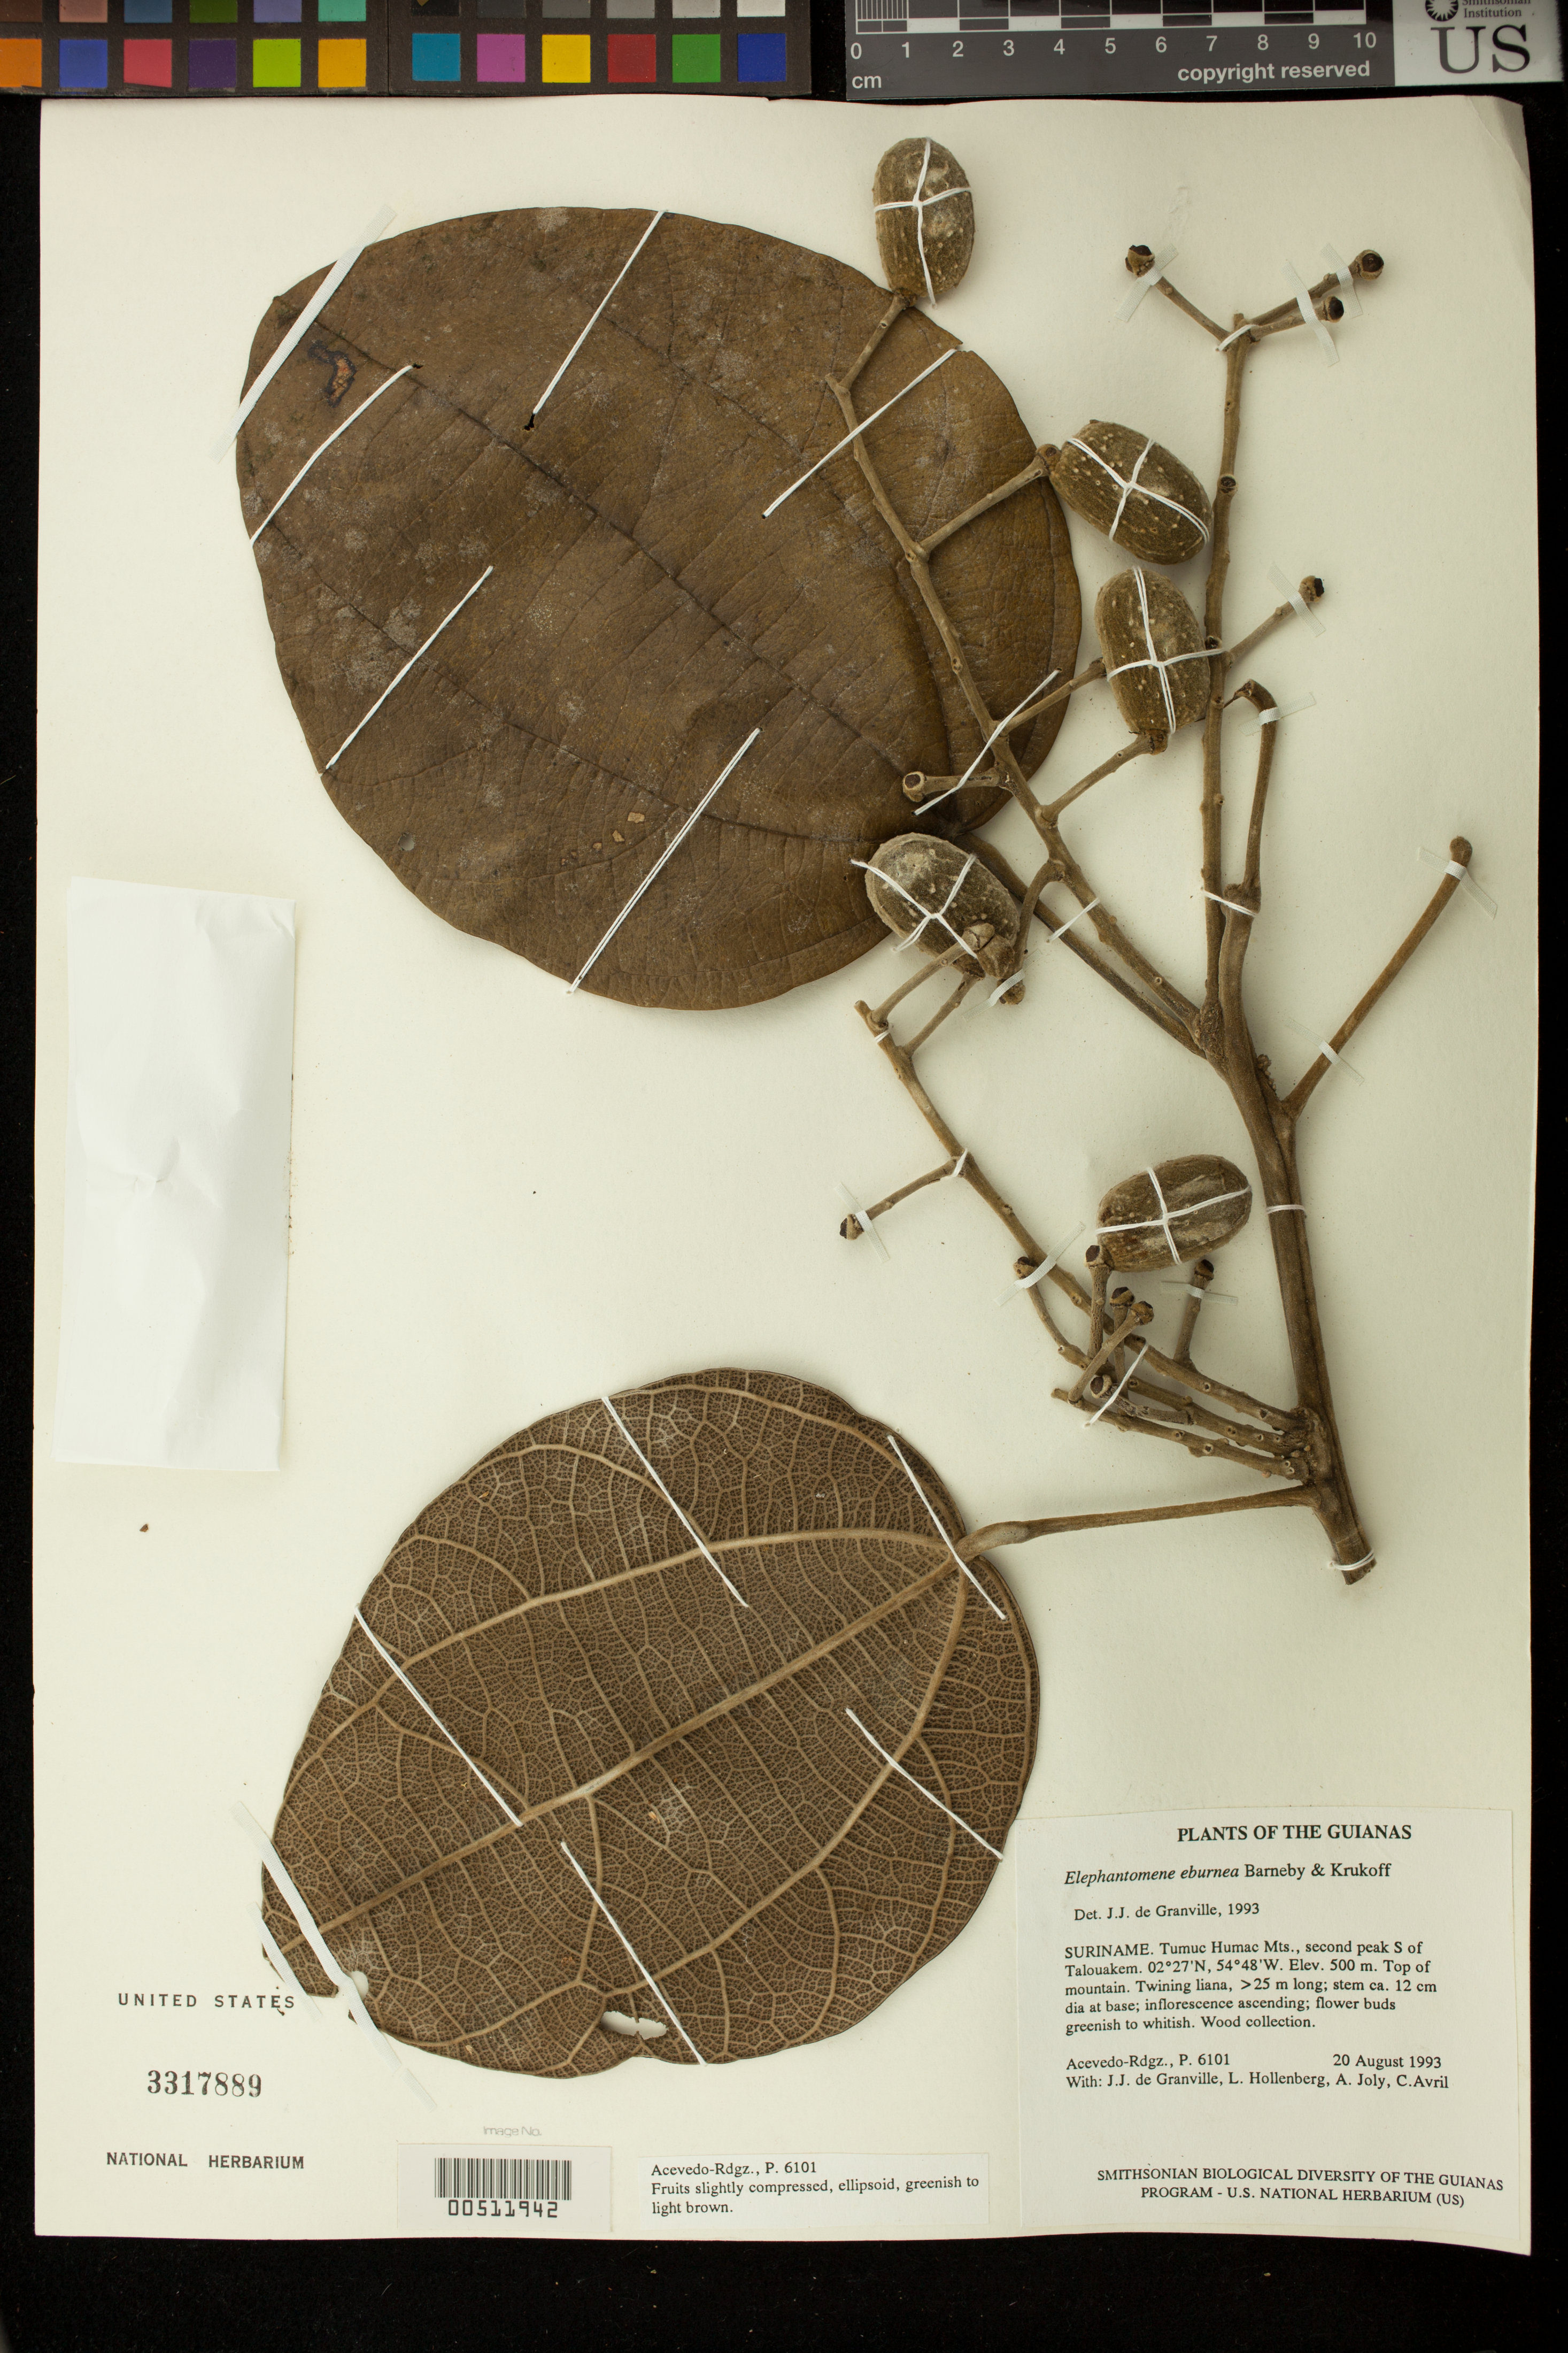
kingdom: Plantae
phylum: Tracheophyta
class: Magnoliopsida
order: Ranunculales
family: Menispermaceae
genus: Abuta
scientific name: Abuta rufescens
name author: Aubl.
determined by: Acevedo-Rodriguez, P., (US), Smithsonian Institution - National Museum of Natural History (UNITED STATES)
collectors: P. Acevedo-Rodr., J.-J. de Granville, A. Joly & A. Boyer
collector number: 6101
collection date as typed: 20 Aug 1993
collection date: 1993-08-20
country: Suriname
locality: Tumuc Humac Mts., second peak S of Talouakem.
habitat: Top of mountain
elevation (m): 500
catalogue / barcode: US 3317889